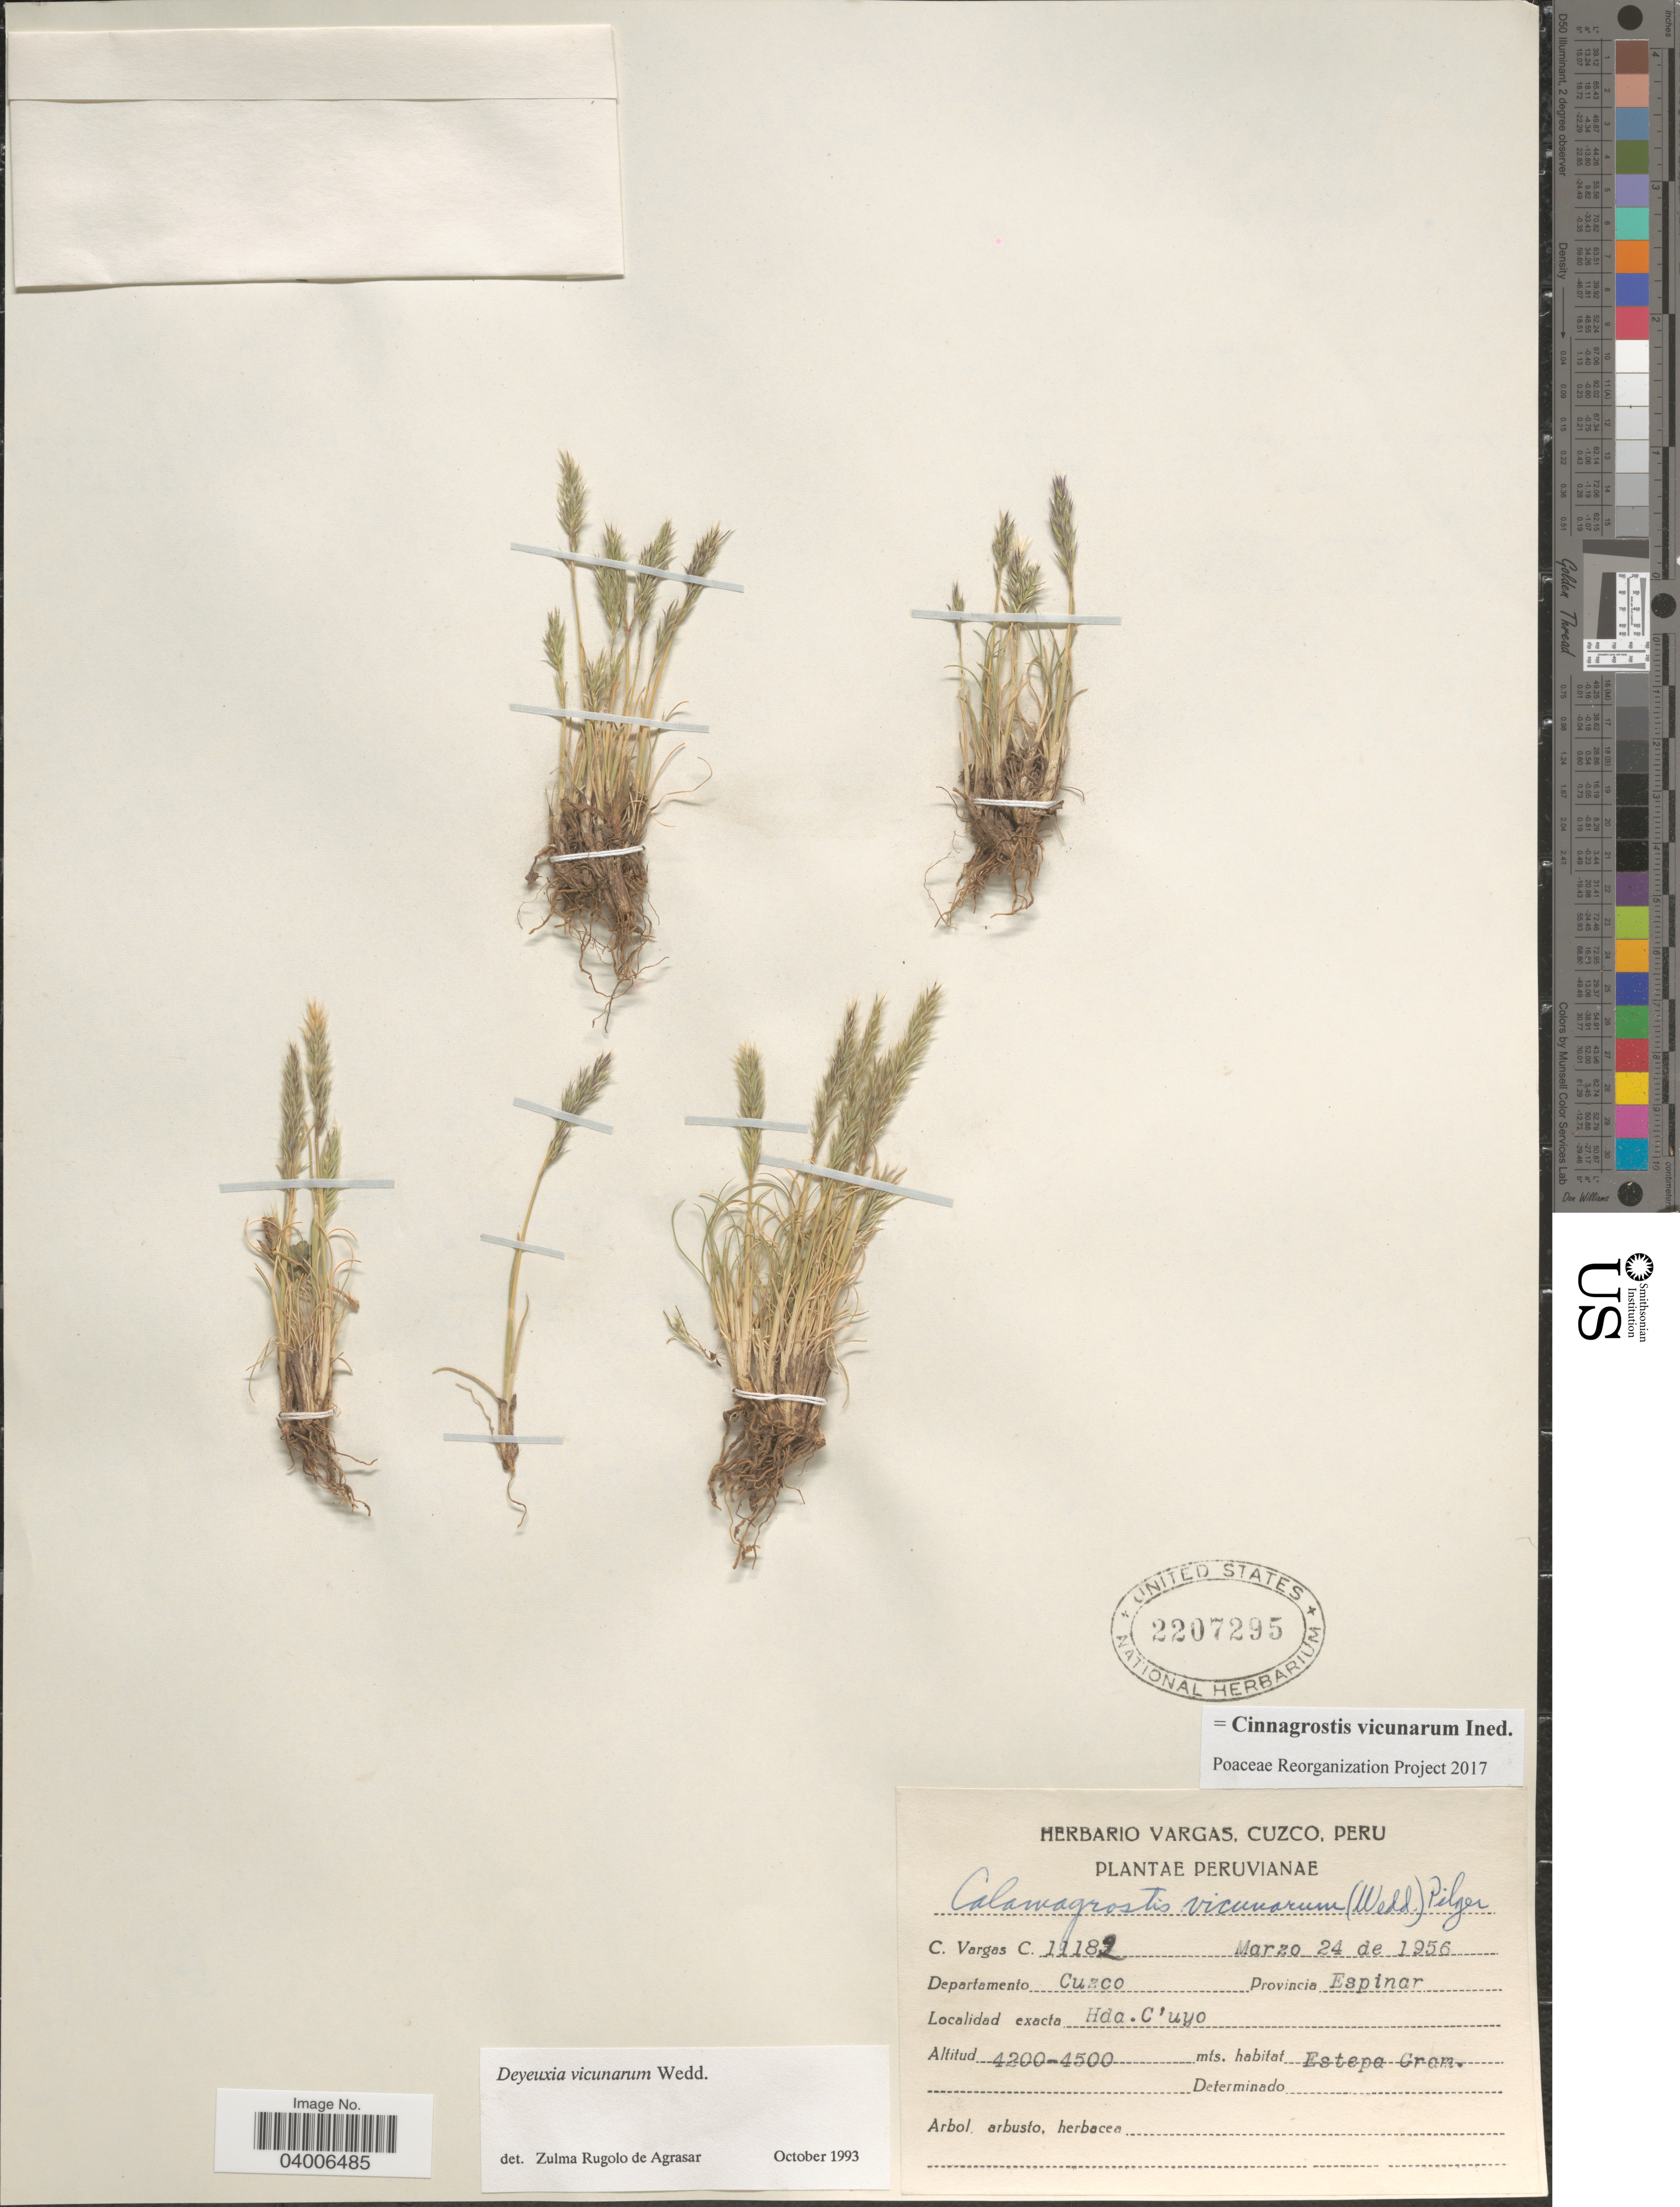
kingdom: Plantae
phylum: Tracheophyta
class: Liliopsida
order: Poales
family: Poaceae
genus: Cinnagrostis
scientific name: Cinnagrostis vicunarum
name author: (Wedd.) P.M. Peterson et al.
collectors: C. Vargas Calderón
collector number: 11182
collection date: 1956-03-24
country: Peru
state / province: Cusco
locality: Departamento Cuzco. Provincia Espinar. Hda. C' uyo.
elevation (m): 4200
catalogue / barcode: US 2207295